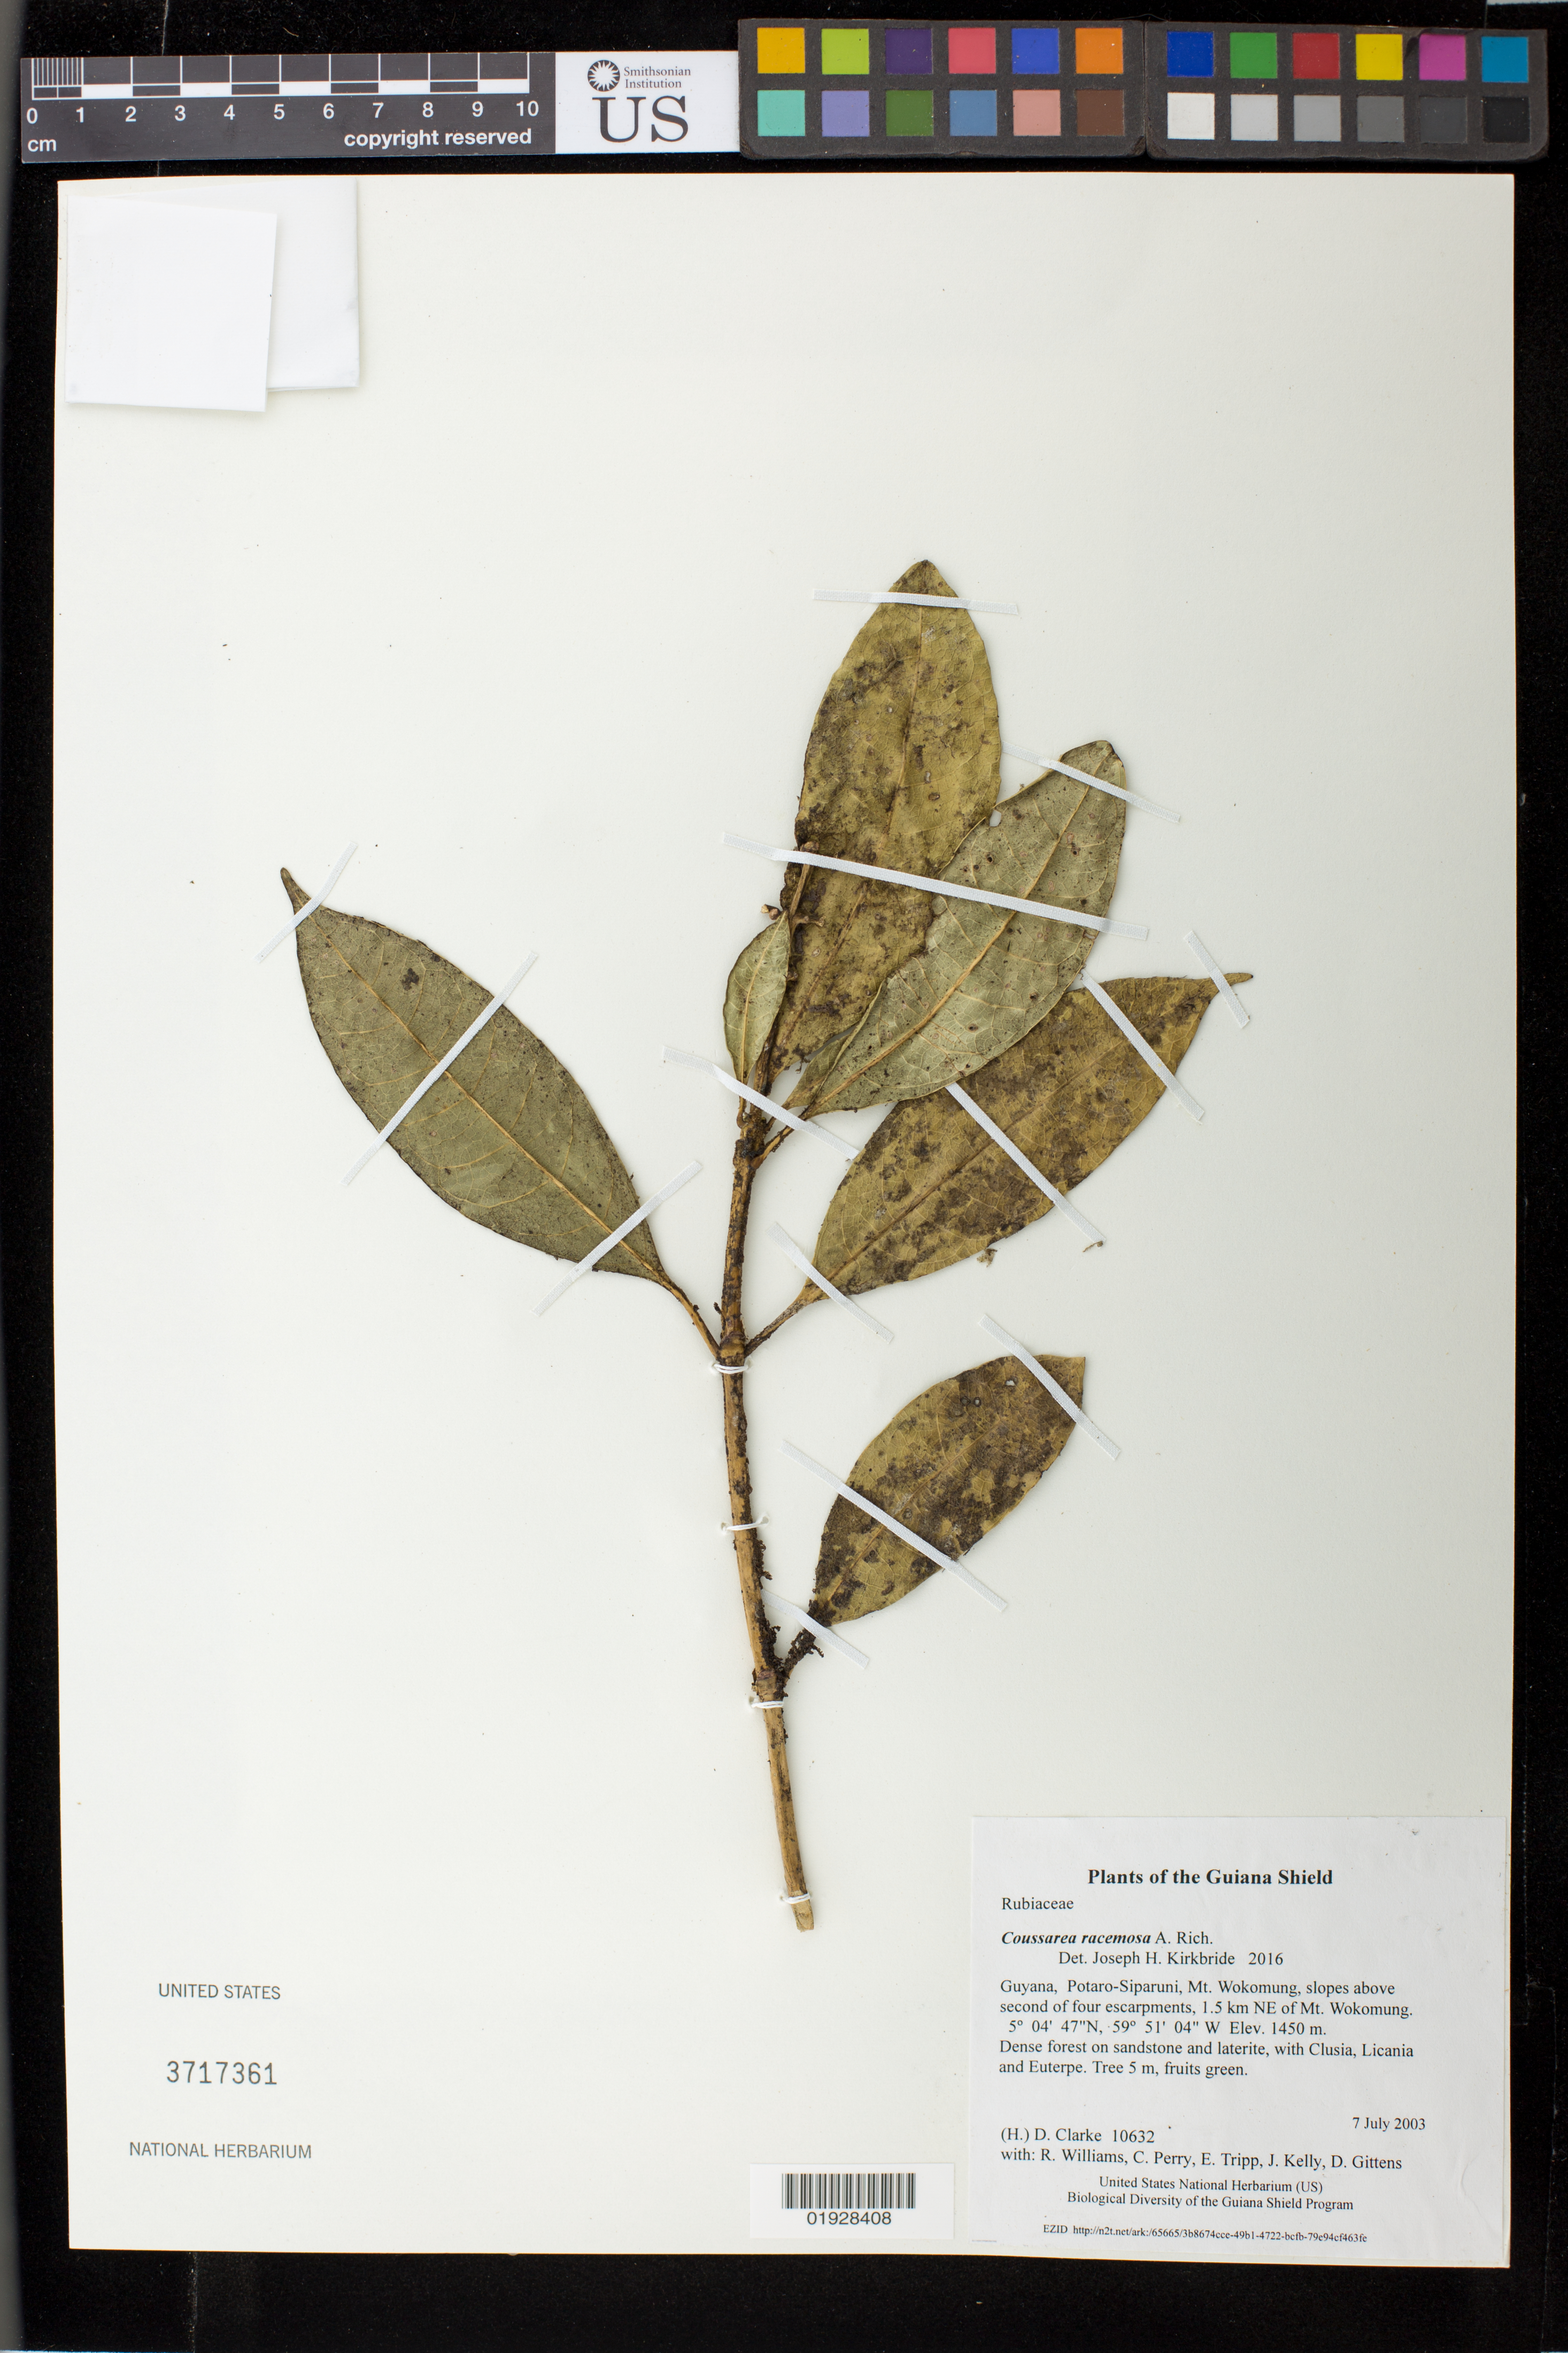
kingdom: Plantae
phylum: Tracheophyta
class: Magnoliopsida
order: Gentianales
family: Rubiaceae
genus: Coussarea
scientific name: Coussarea racemosa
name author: A. Rich.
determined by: Kirkbride, J. H.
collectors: H. D. Clarke, R. Williams, C. Perry, E. Tripp, J. Kelly, D. Gittens & S. R. Stern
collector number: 10632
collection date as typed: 7 July 2003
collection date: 2003-07-07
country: Guyana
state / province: Potaro-Siparuni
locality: Mt. Wokomung, slopes above second of four escarpments, 1.5 km NE of Mt. Wokomung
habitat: Dense forest on sandstone and laterite, with Clusia, Licania and Euterpe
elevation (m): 1450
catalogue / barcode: US 3717361